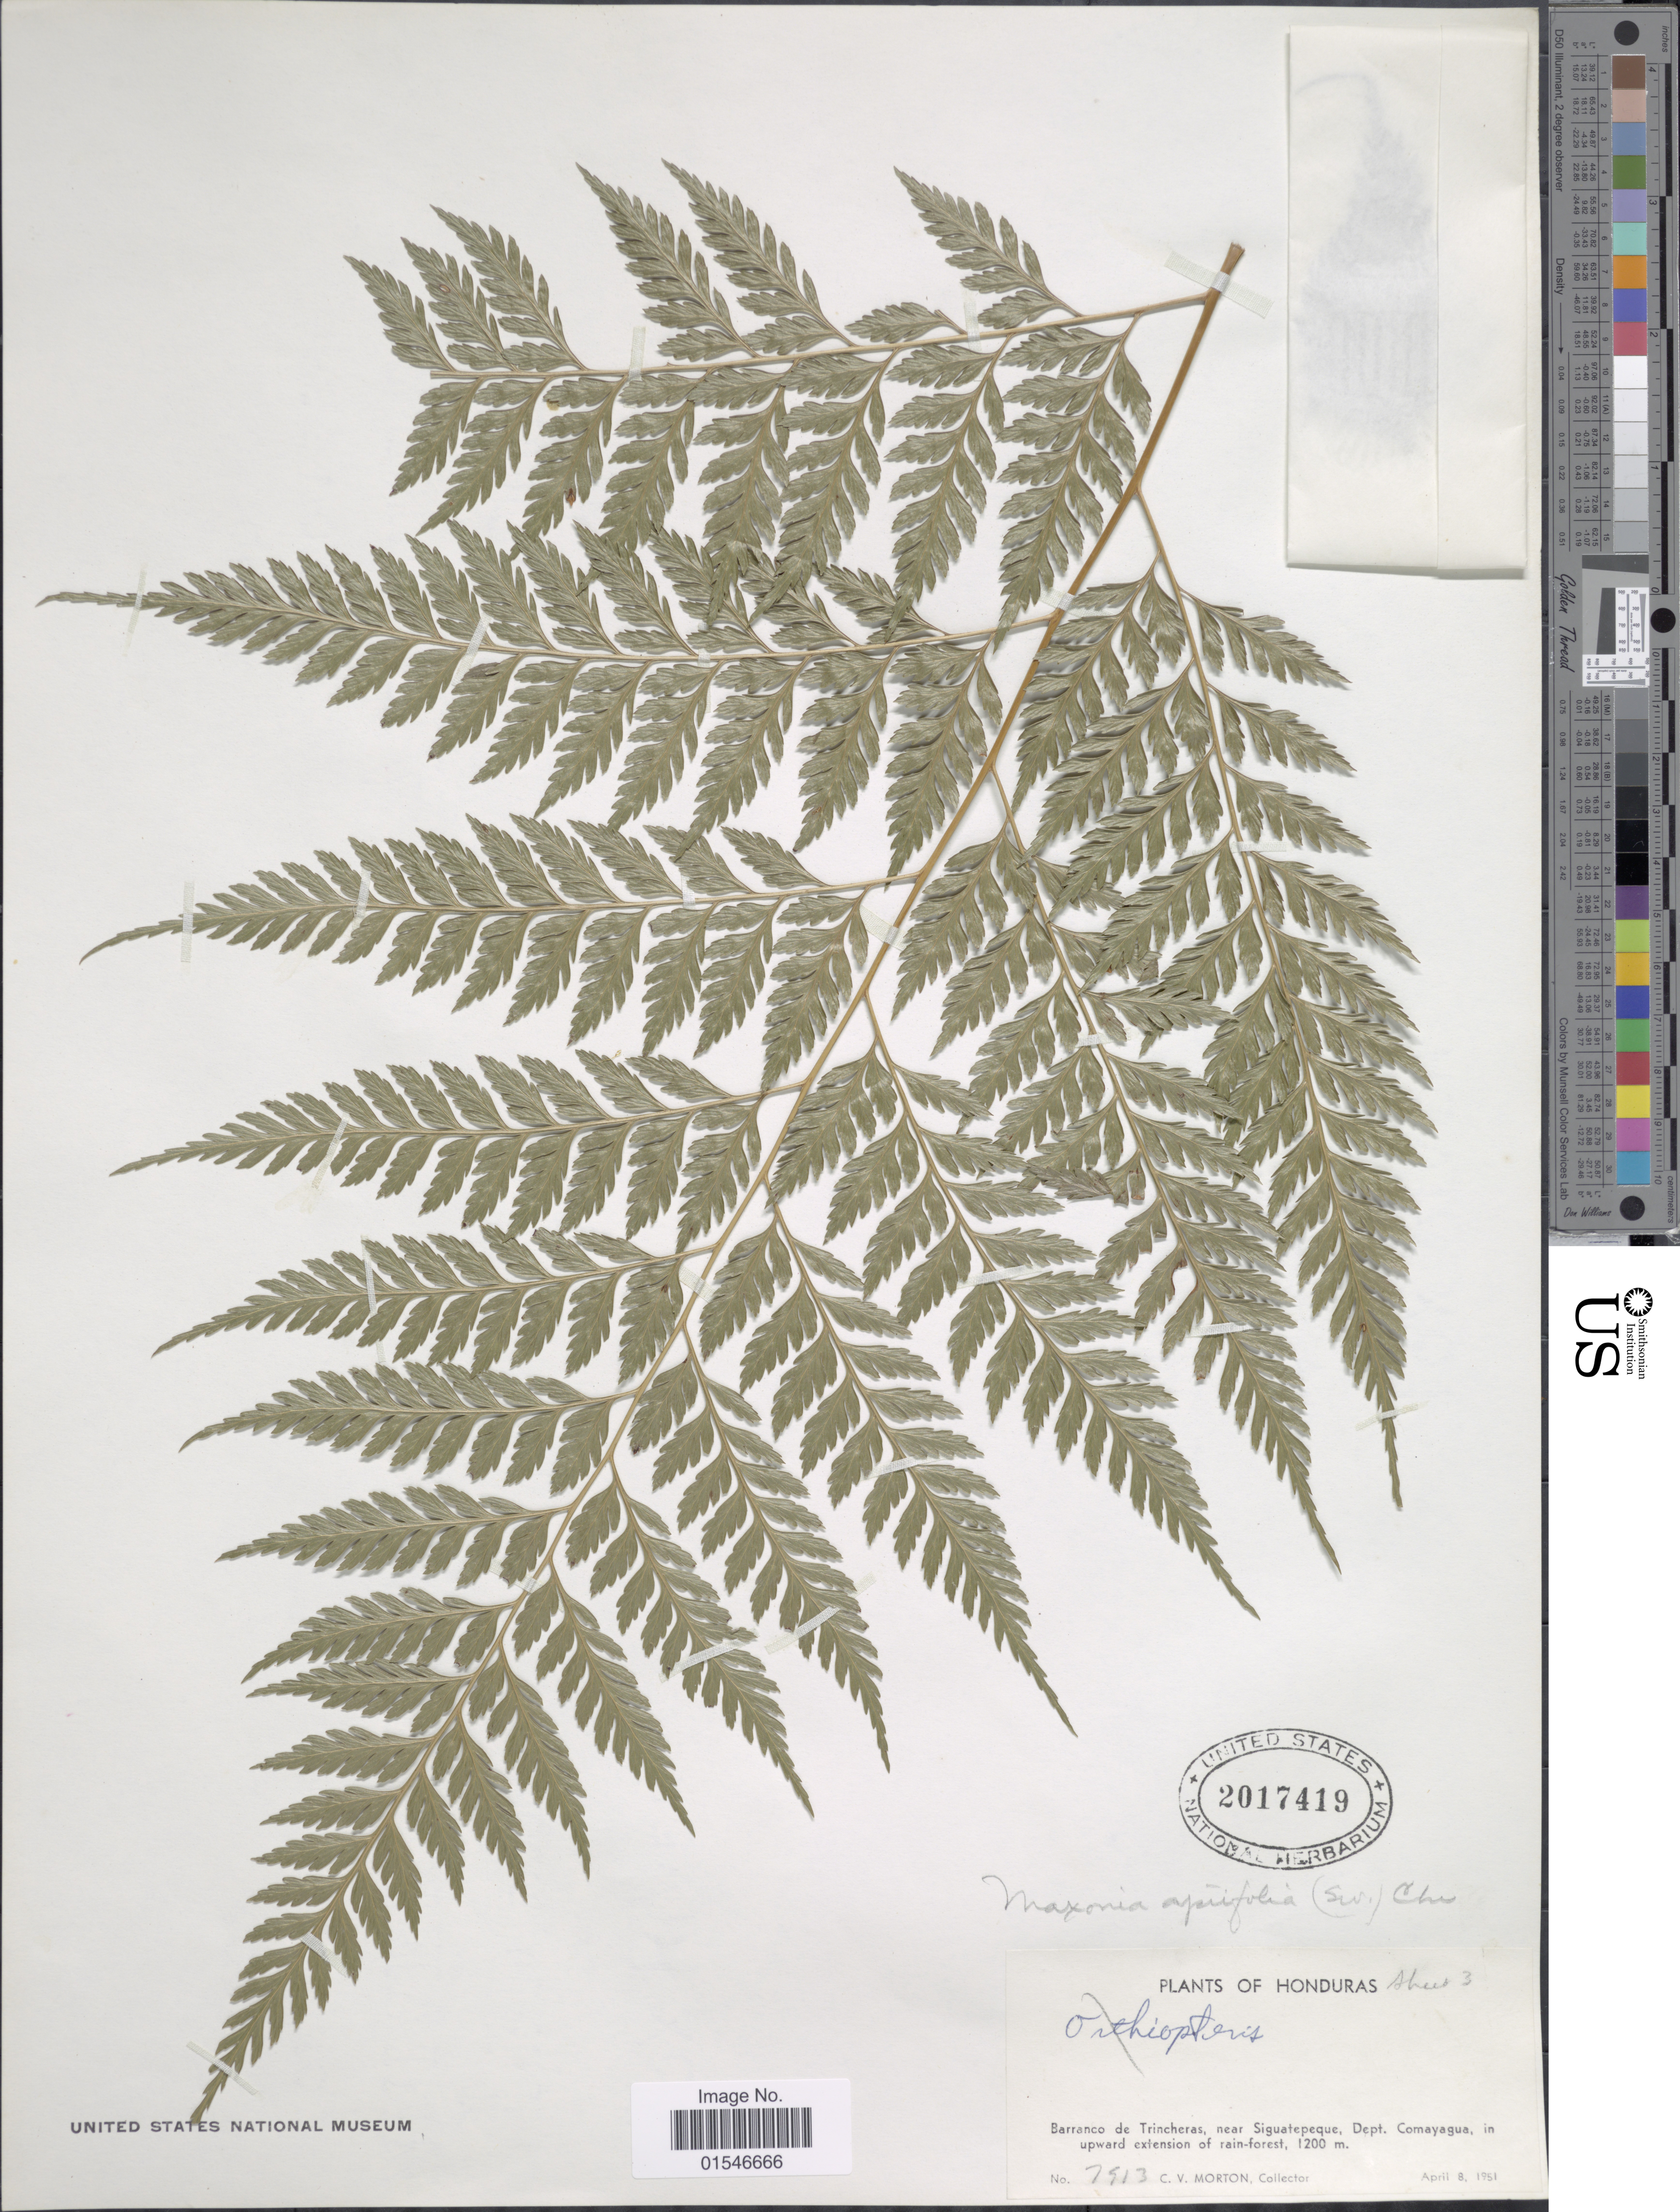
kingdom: Plantae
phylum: Tracheophyta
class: Polypodiopsida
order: Polypodiales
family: Dryopteridaceae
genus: Maxonia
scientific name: Maxonia apiifolia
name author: (Sw.) C. Chr.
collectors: C. V. Morton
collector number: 7913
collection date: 1951-04-08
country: Honduras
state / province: Comayagua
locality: Barranco de Trincheras, near Siguatepeque, in upward extension of rain-forest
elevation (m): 1200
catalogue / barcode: US 2017419